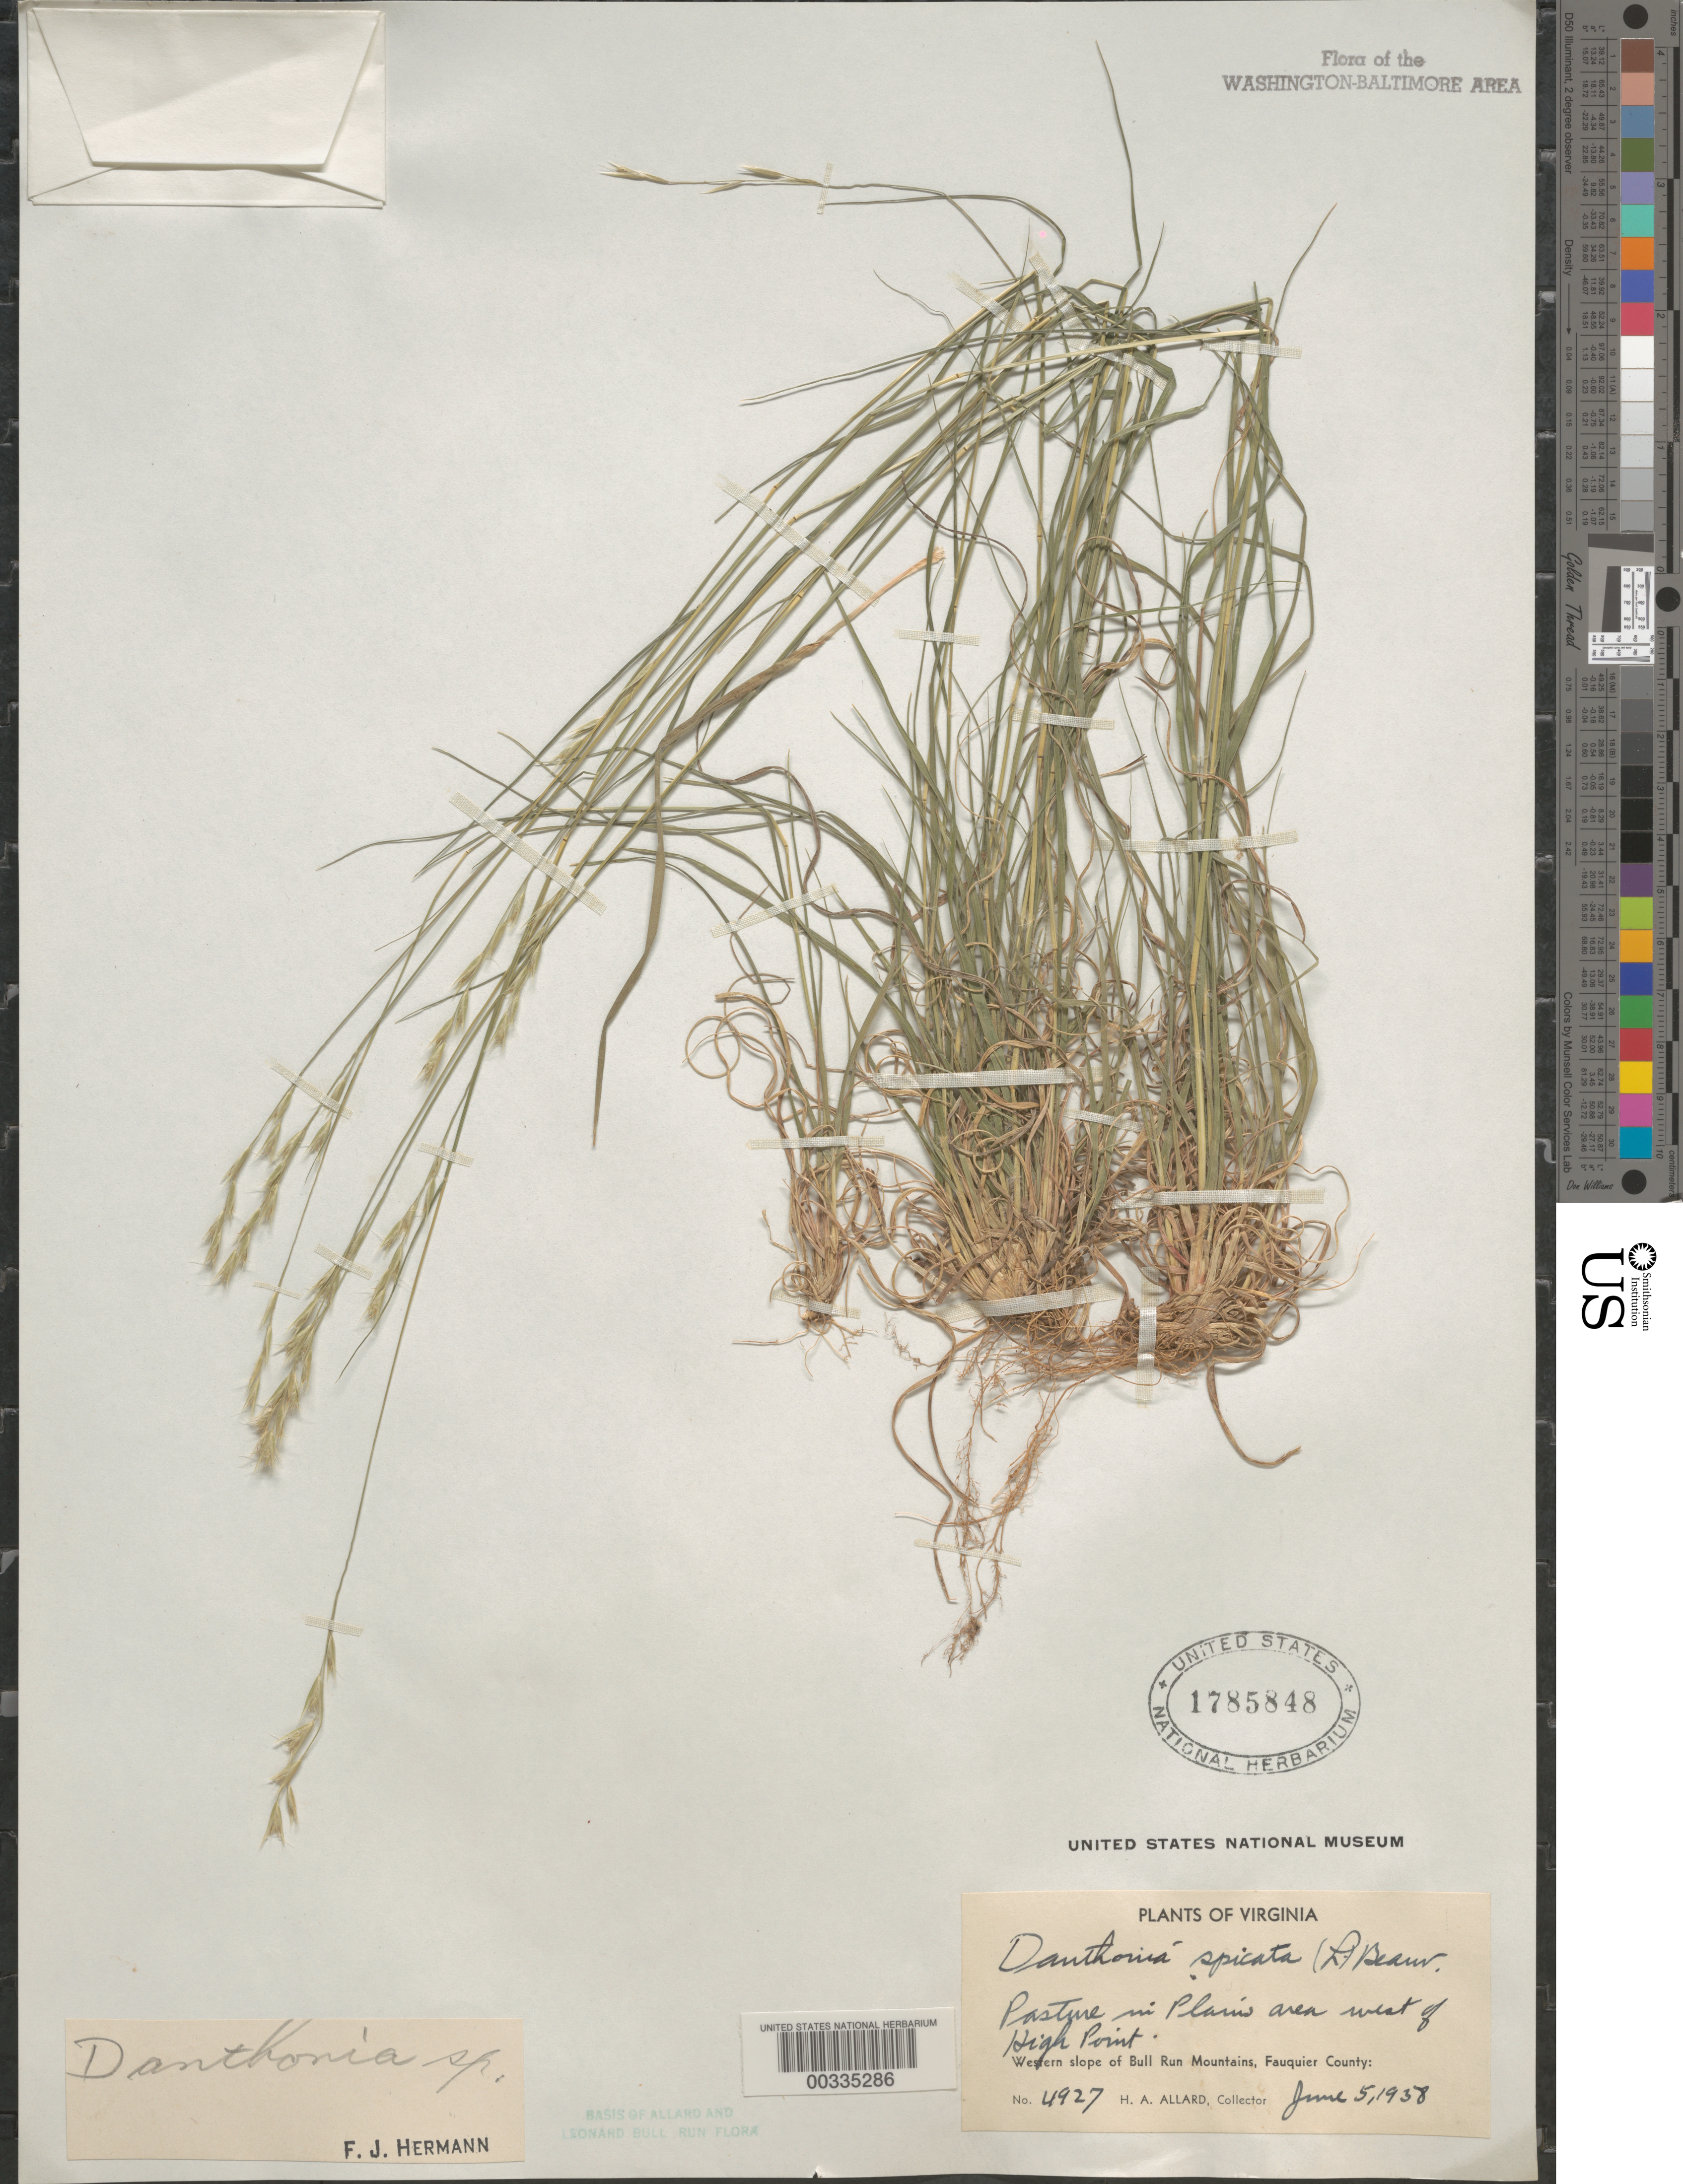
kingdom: Plantae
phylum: Tracheophyta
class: Liliopsida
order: Poales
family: Poaceae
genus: Danthonia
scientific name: Danthonia spicata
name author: (L.) P. Beauv. ex Roem. & Schult.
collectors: H. A. Allard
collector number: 4927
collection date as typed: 05 Jun 1938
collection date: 1938-06-05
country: United States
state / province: Virginia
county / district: Fauquier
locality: West of High Point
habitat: In plains area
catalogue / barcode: US 1785848